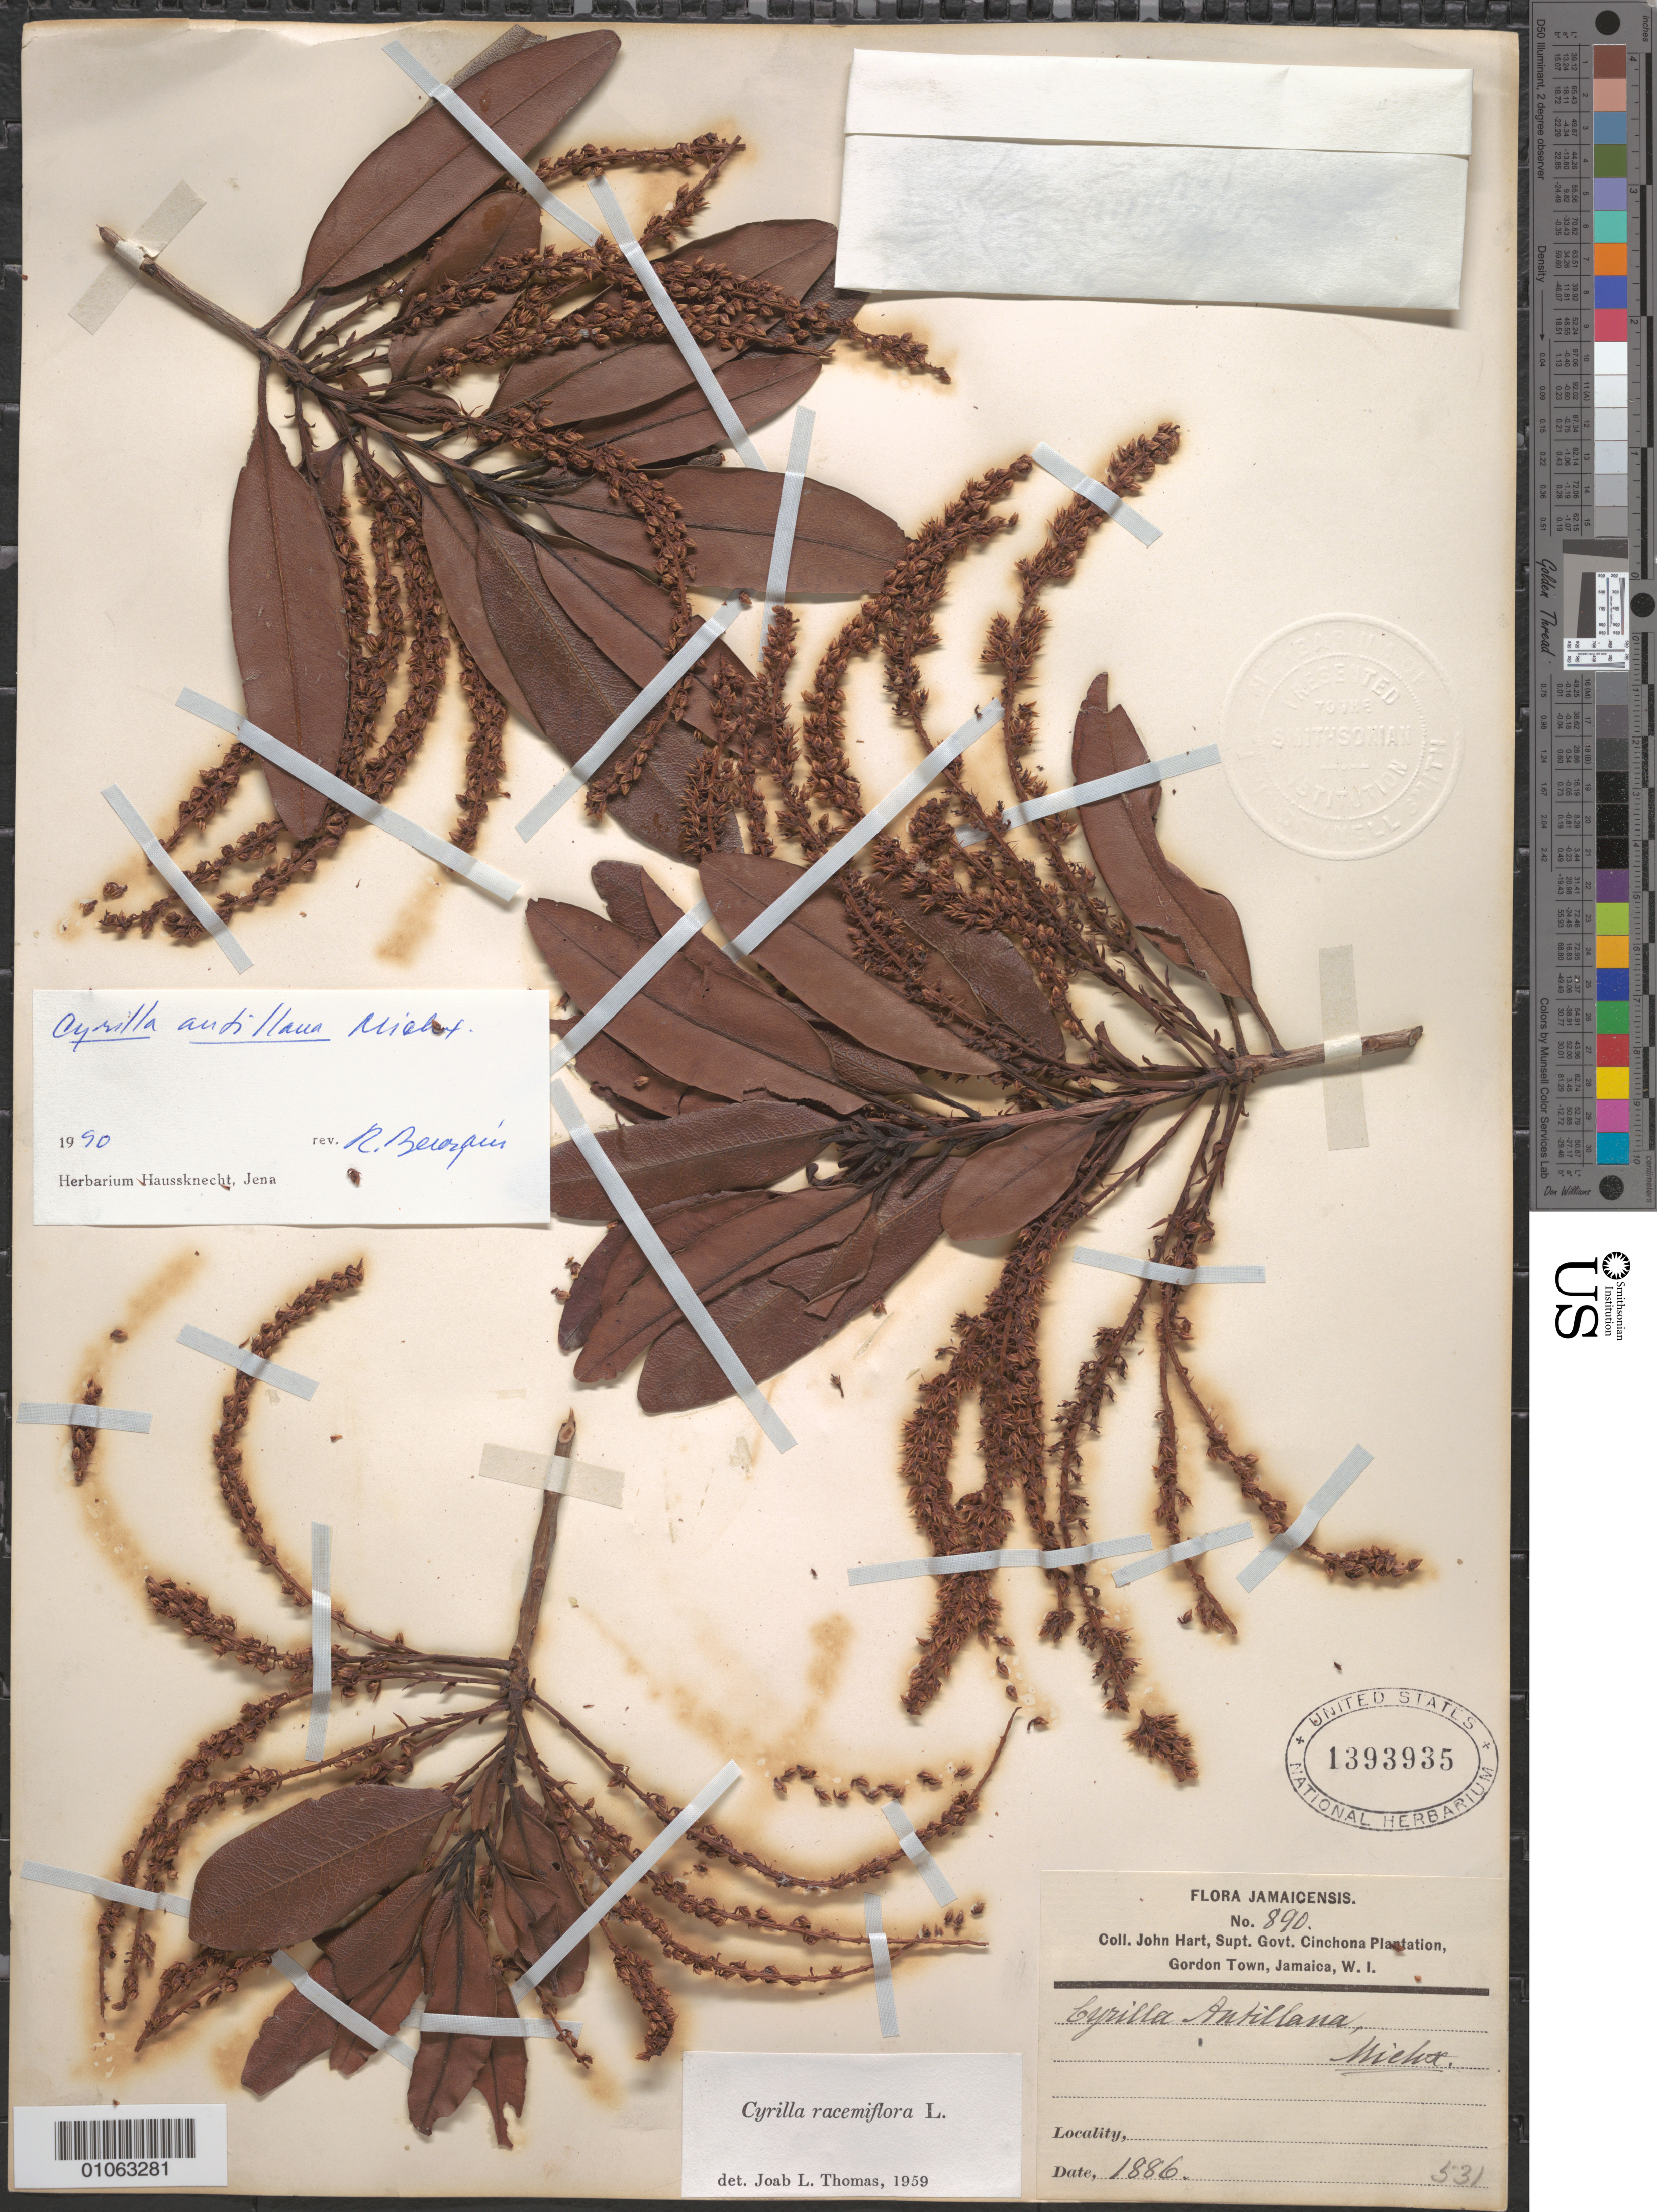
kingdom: Plantae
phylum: Tracheophyta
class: Magnoliopsida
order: Ericales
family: Cyrillaceae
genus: Cyrilla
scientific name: Cyrilla antillana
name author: Michx.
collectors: J. Hart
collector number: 890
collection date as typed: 01 Jan 1886 to 31 Dec 1886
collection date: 1886-01-01/1886-12-31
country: Jamaica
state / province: Saint Andrew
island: Jamaica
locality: Gordon Town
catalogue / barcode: US 1393935